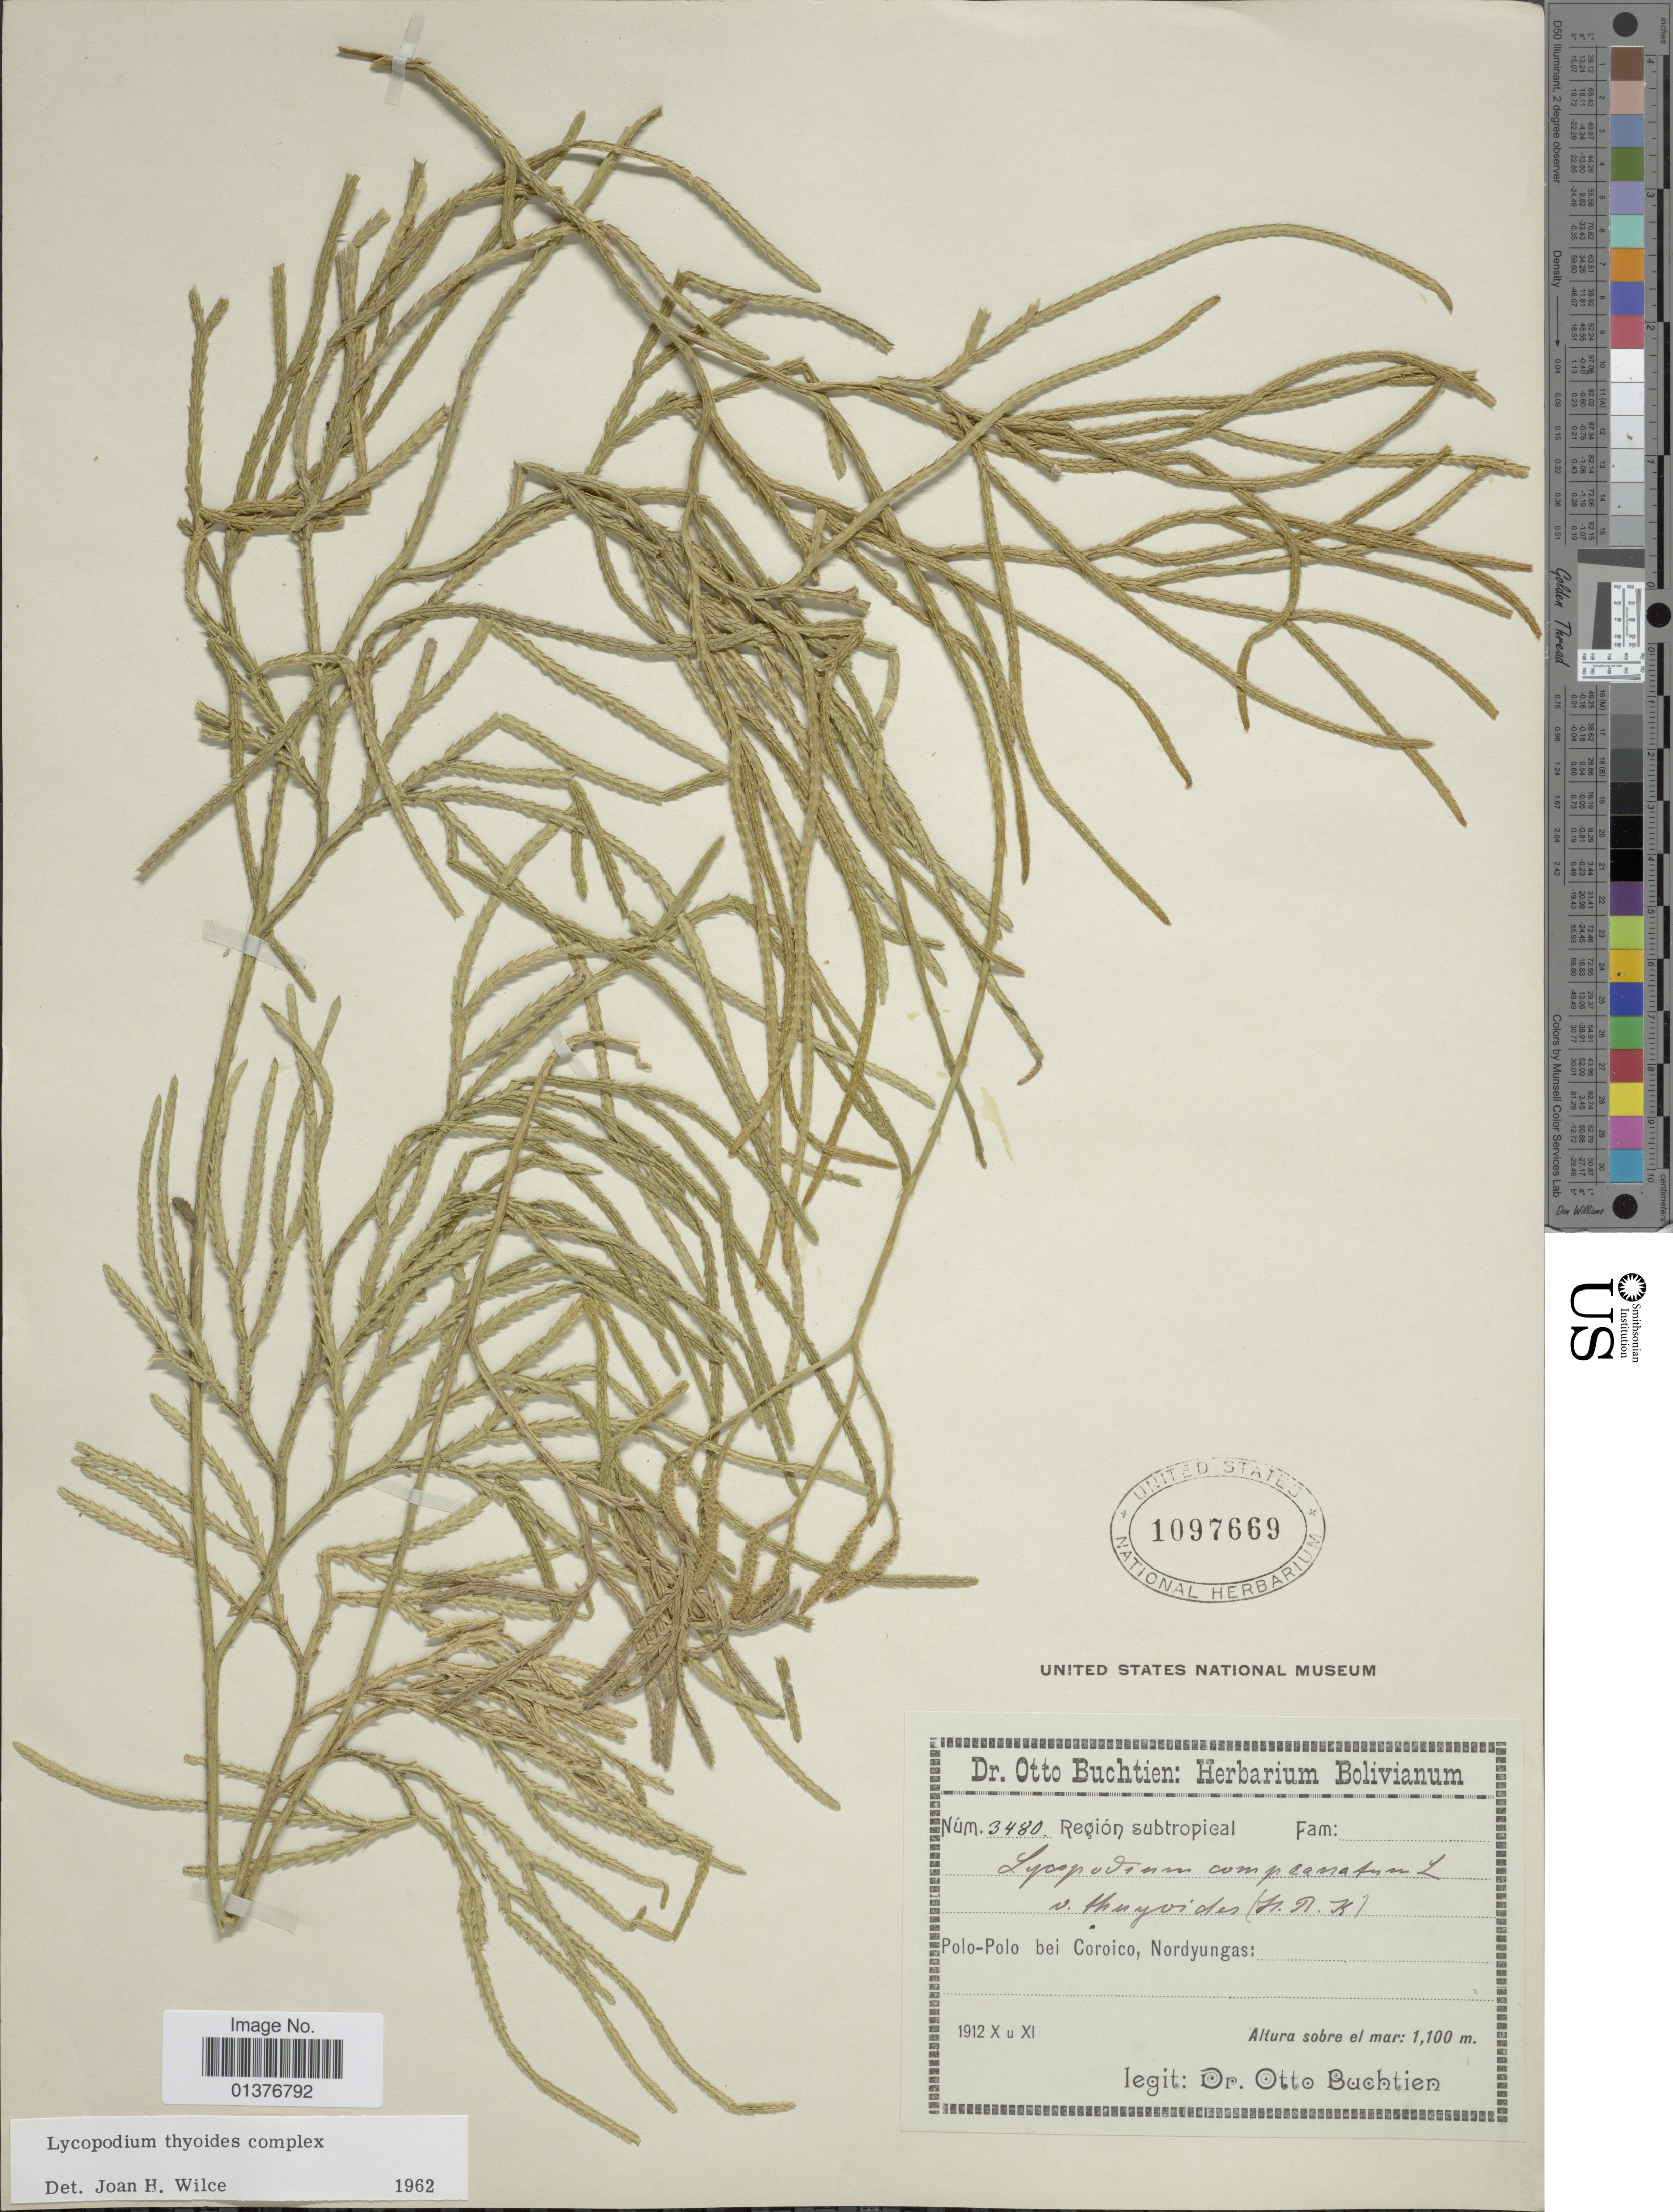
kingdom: Plantae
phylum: Tracheophyta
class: Lycopodiopsida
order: Lycopodiales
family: Lycopodiaceae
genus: Diphasiastrum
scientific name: Diphasiastrum thyoides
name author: (Humb. & Bonpl. ex Willd.) Holub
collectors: O. Buchtien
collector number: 3480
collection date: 1912-10/1912-11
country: Bolivia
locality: Polo-Polo bei Coroico, Nordyungas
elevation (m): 1100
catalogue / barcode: US 1097669